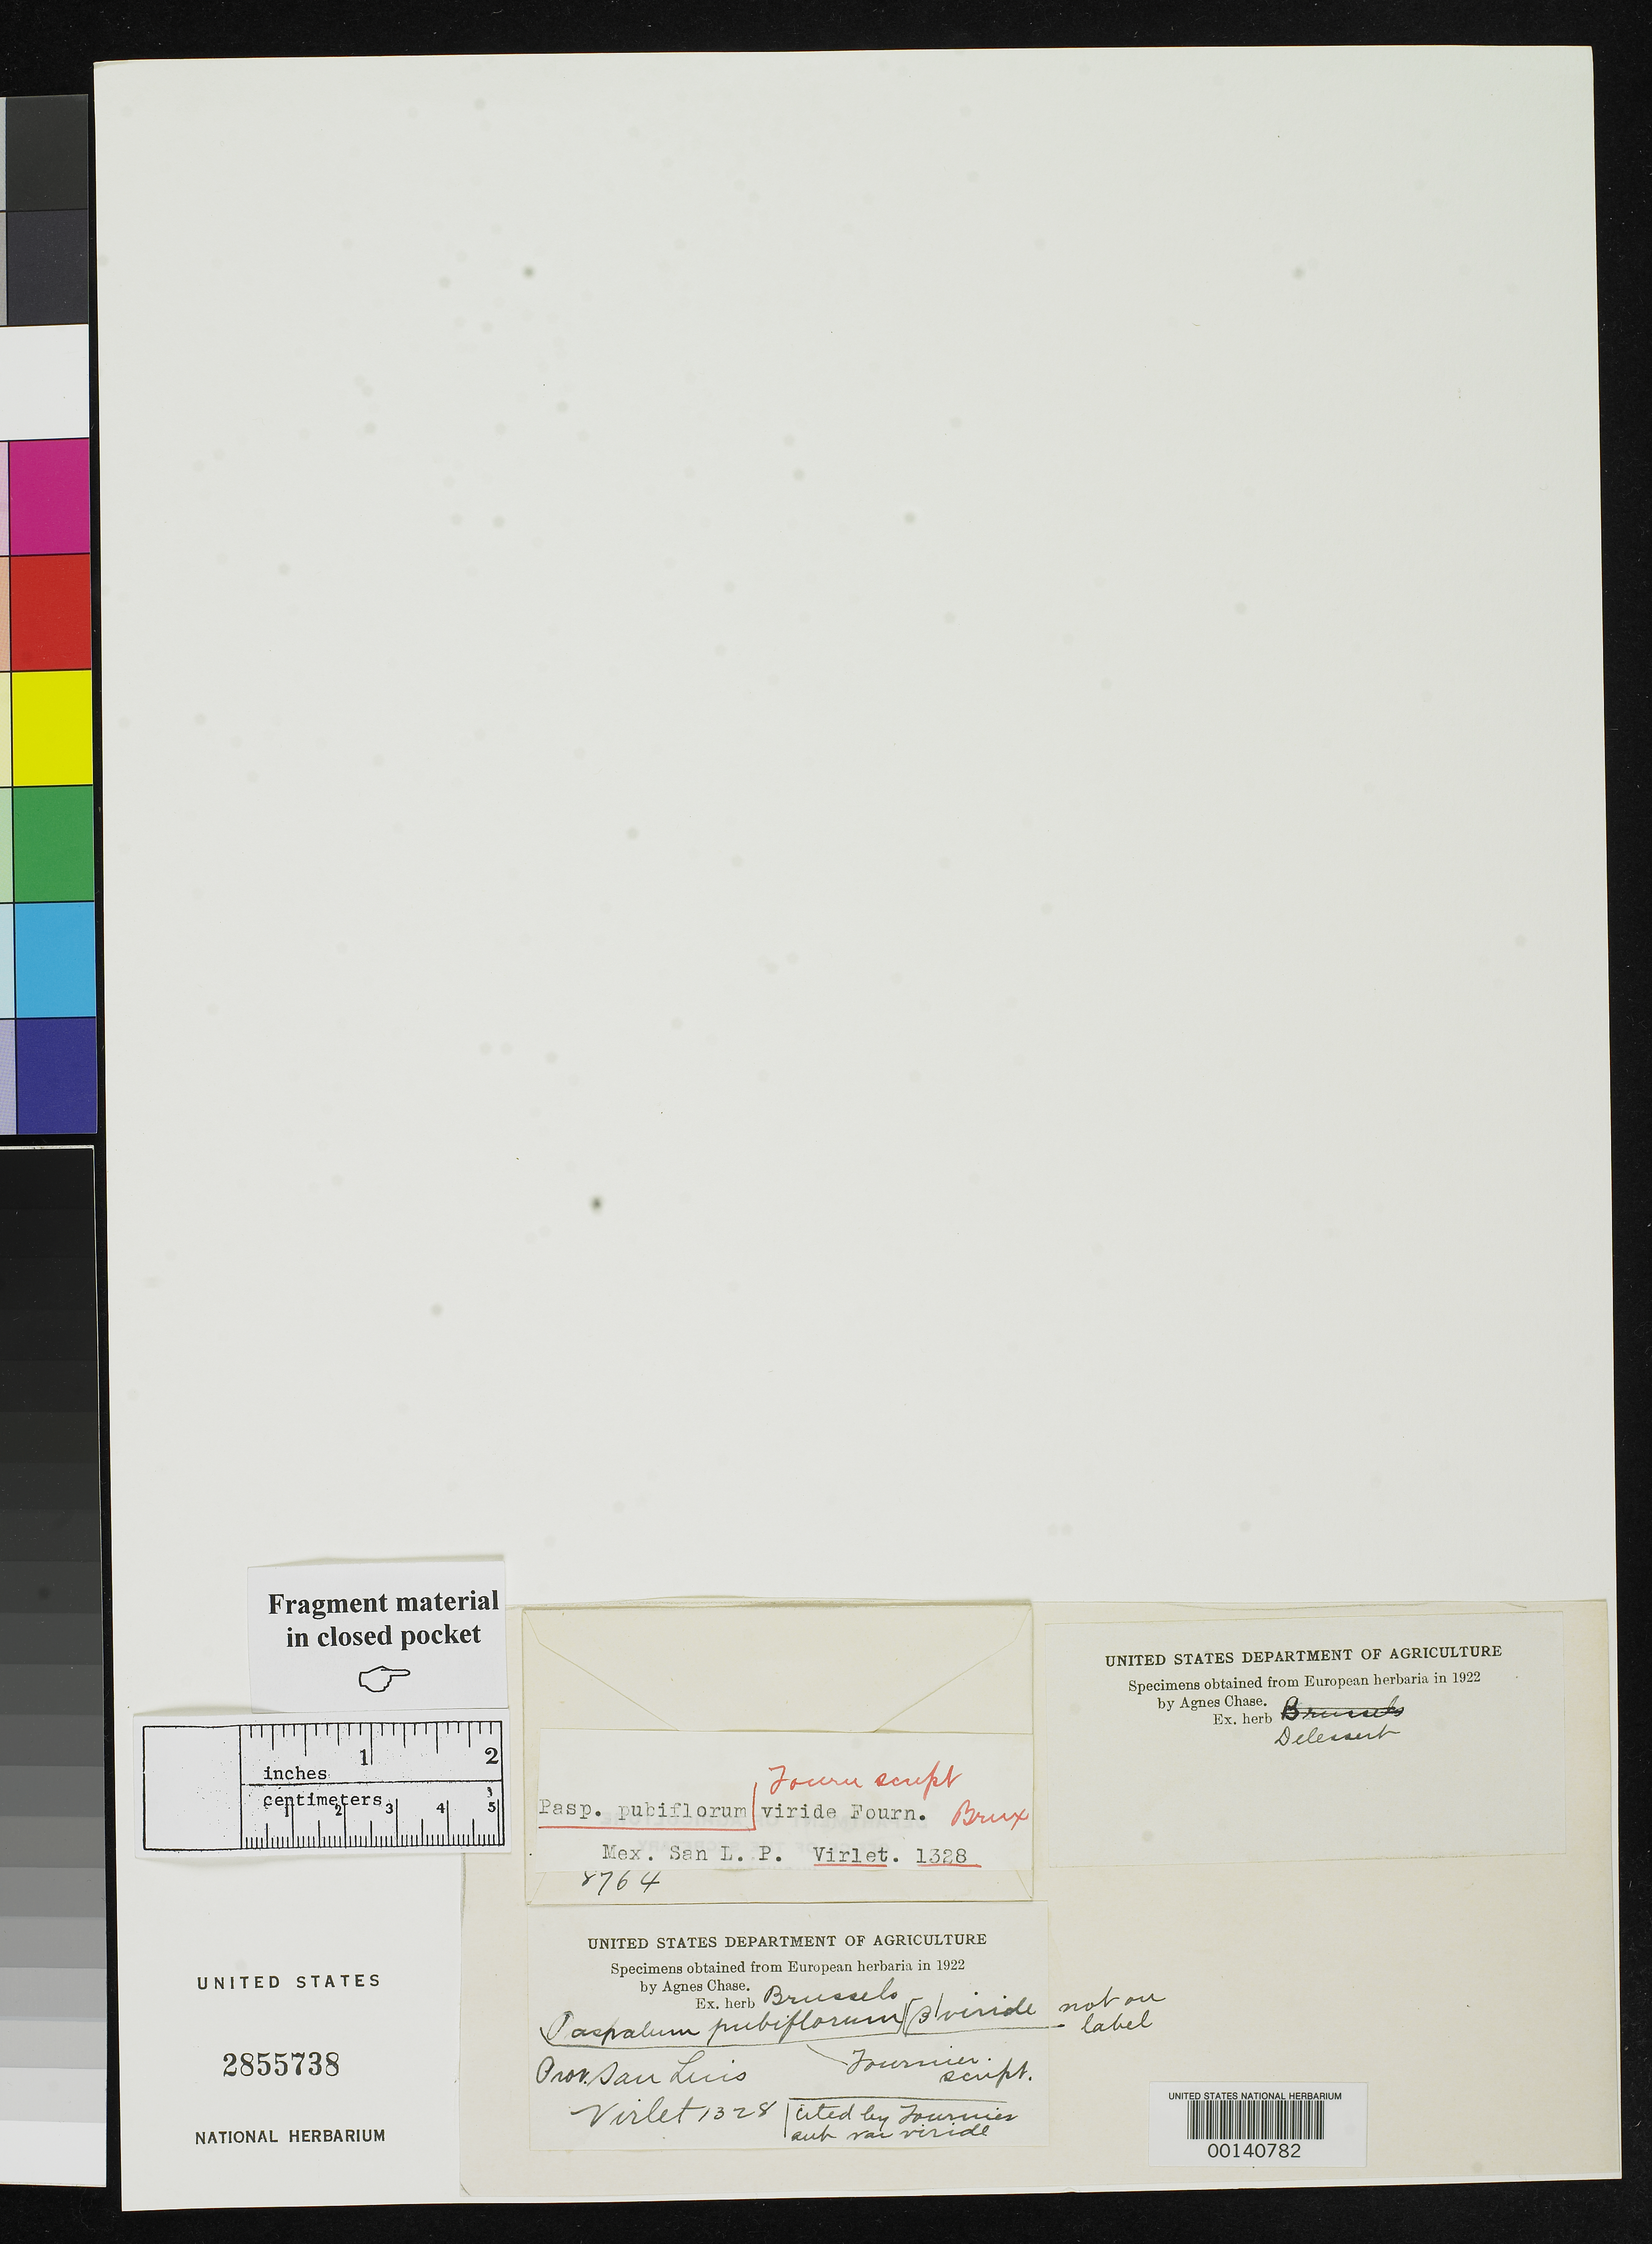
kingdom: Plantae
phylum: Tracheophyta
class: Liliopsida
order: Poales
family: Poaceae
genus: Paspalum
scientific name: Paspalum pubiflorum var. viride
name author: E. Fourn.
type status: Type Fragment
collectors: M. Virlet d'Aoust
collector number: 1328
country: Mexico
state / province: San Luis Potosi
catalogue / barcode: US 2855738